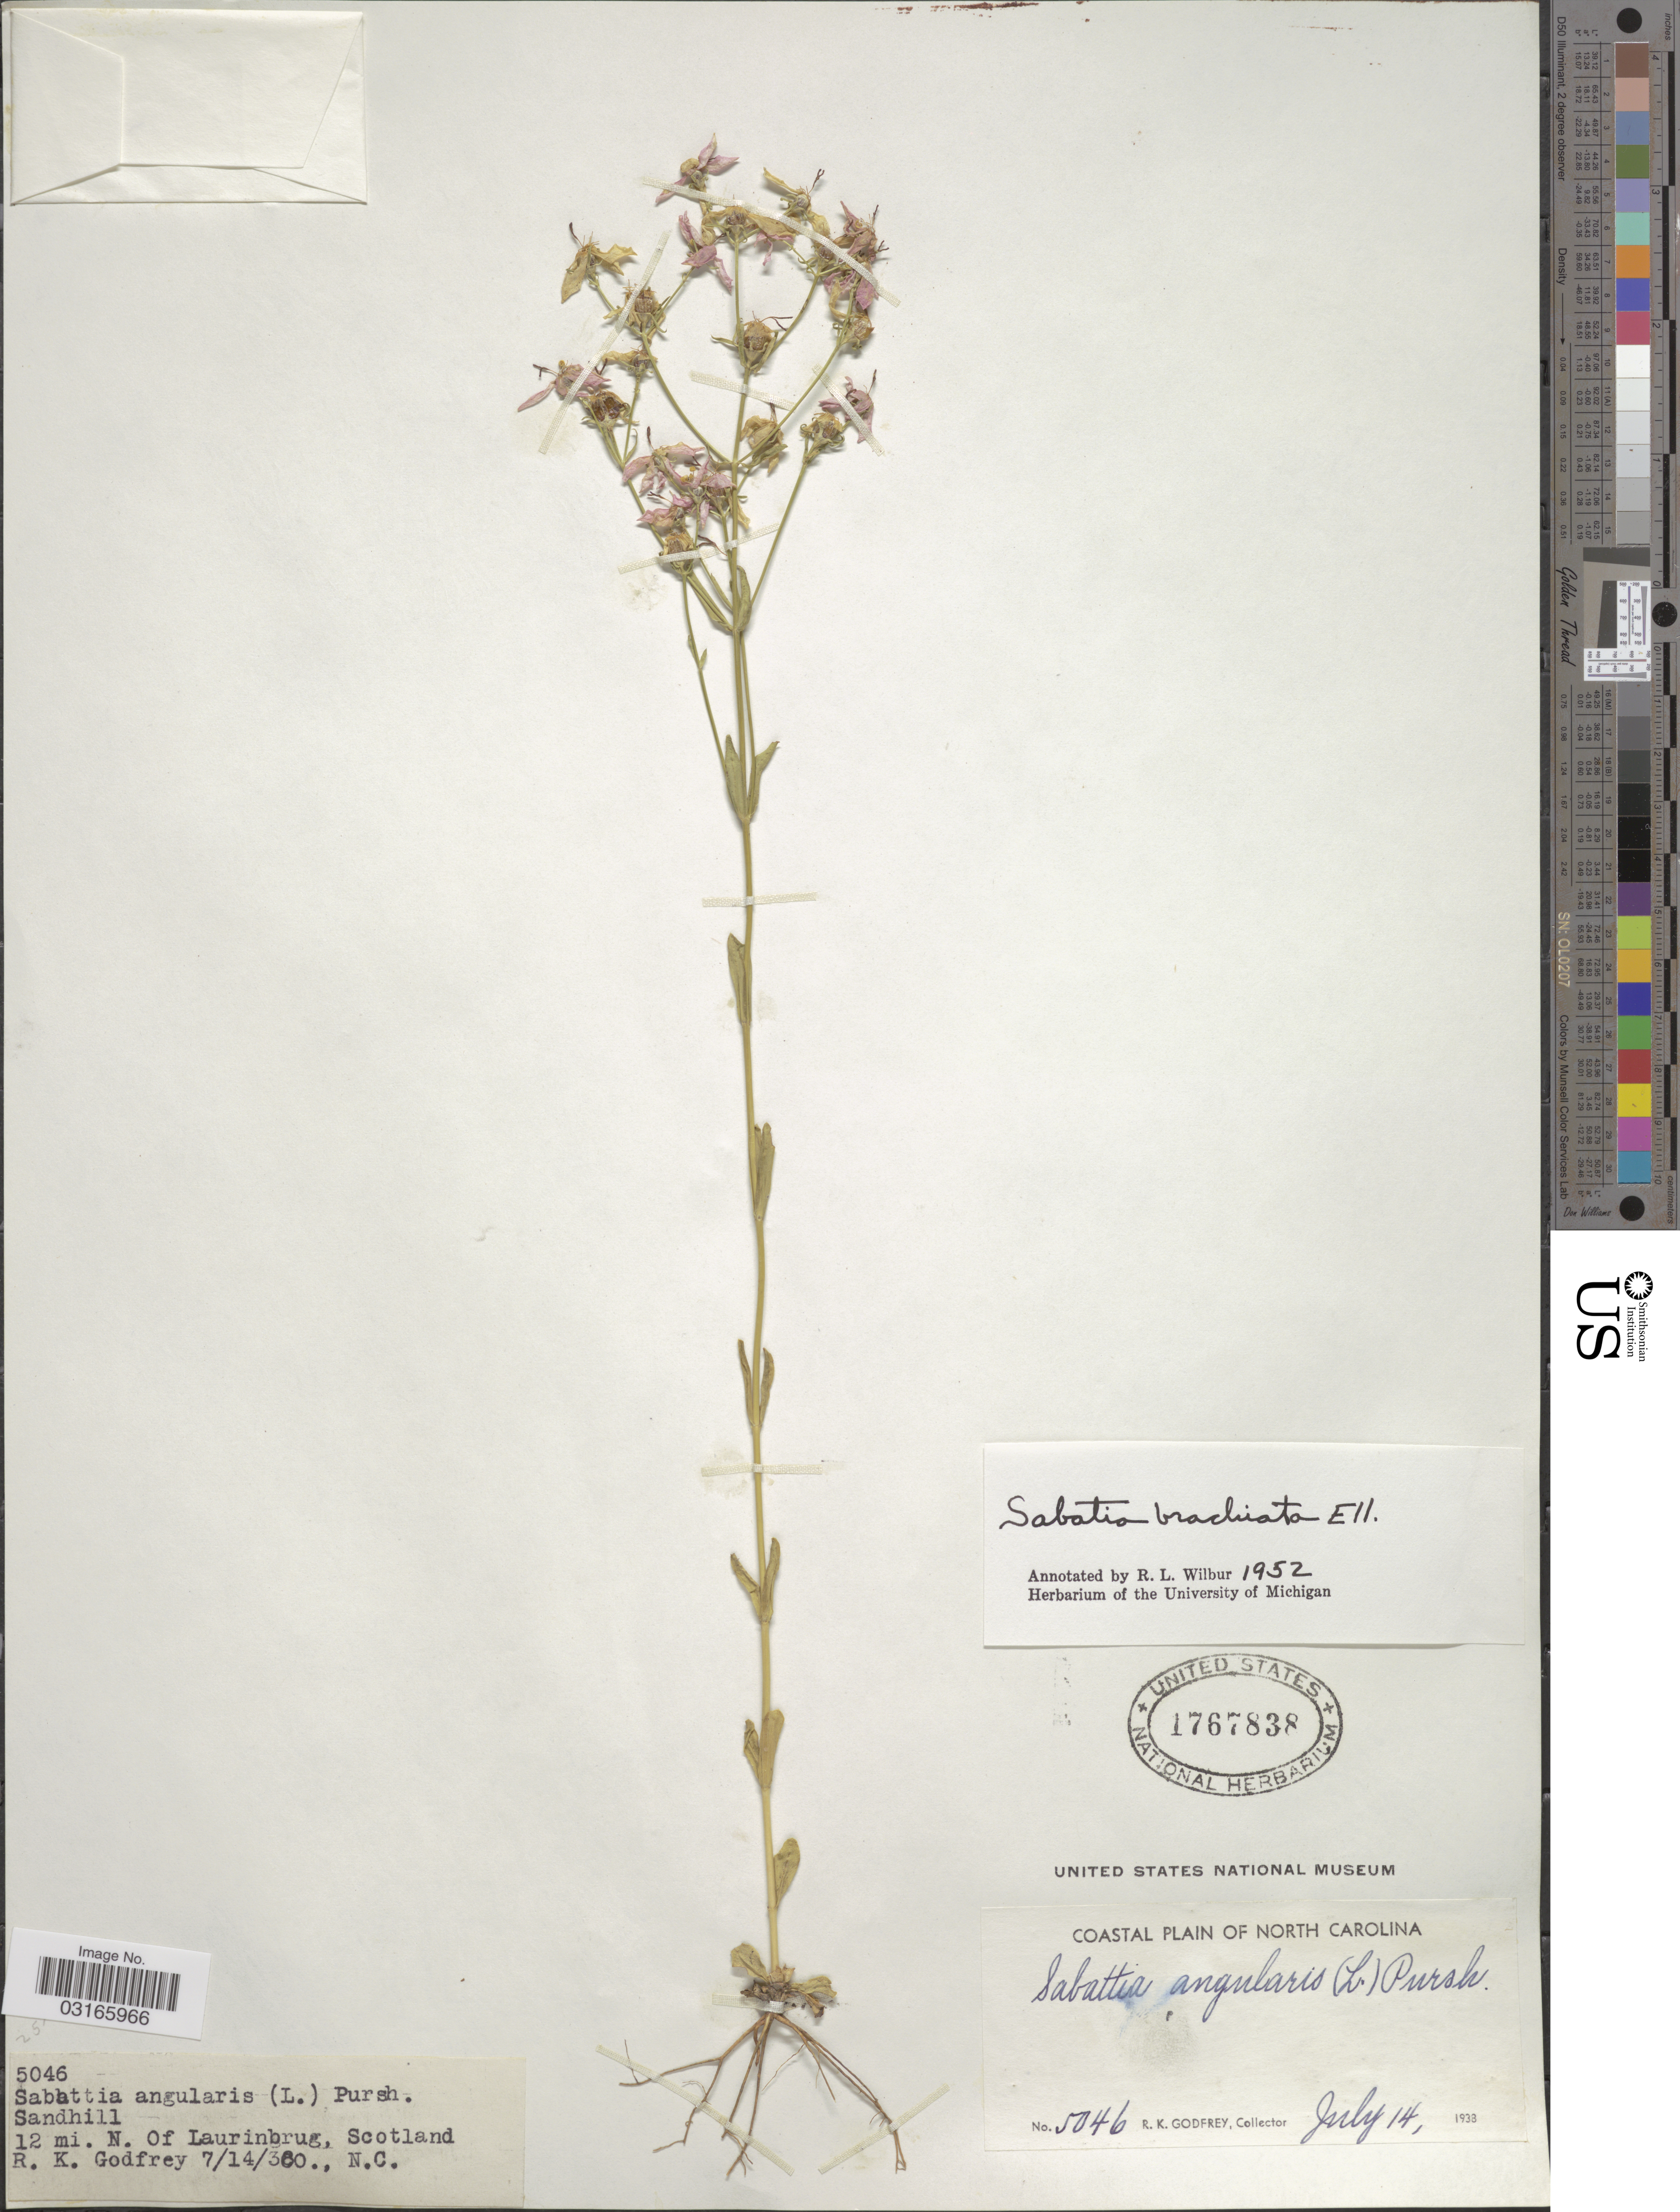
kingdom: Plantae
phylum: Tracheophyta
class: Magnoliopsida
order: Gentianales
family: Gentianaceae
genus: Sabatia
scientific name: Sabatia brachiata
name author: Elliott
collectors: R. K. Godfrey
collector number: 5046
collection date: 1938-07-14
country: United States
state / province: North Carolina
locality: Coastal Plain of North Carolina, Sandhill, 12 mi. N. of Laurinburg, Scotland.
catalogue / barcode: US 1767838